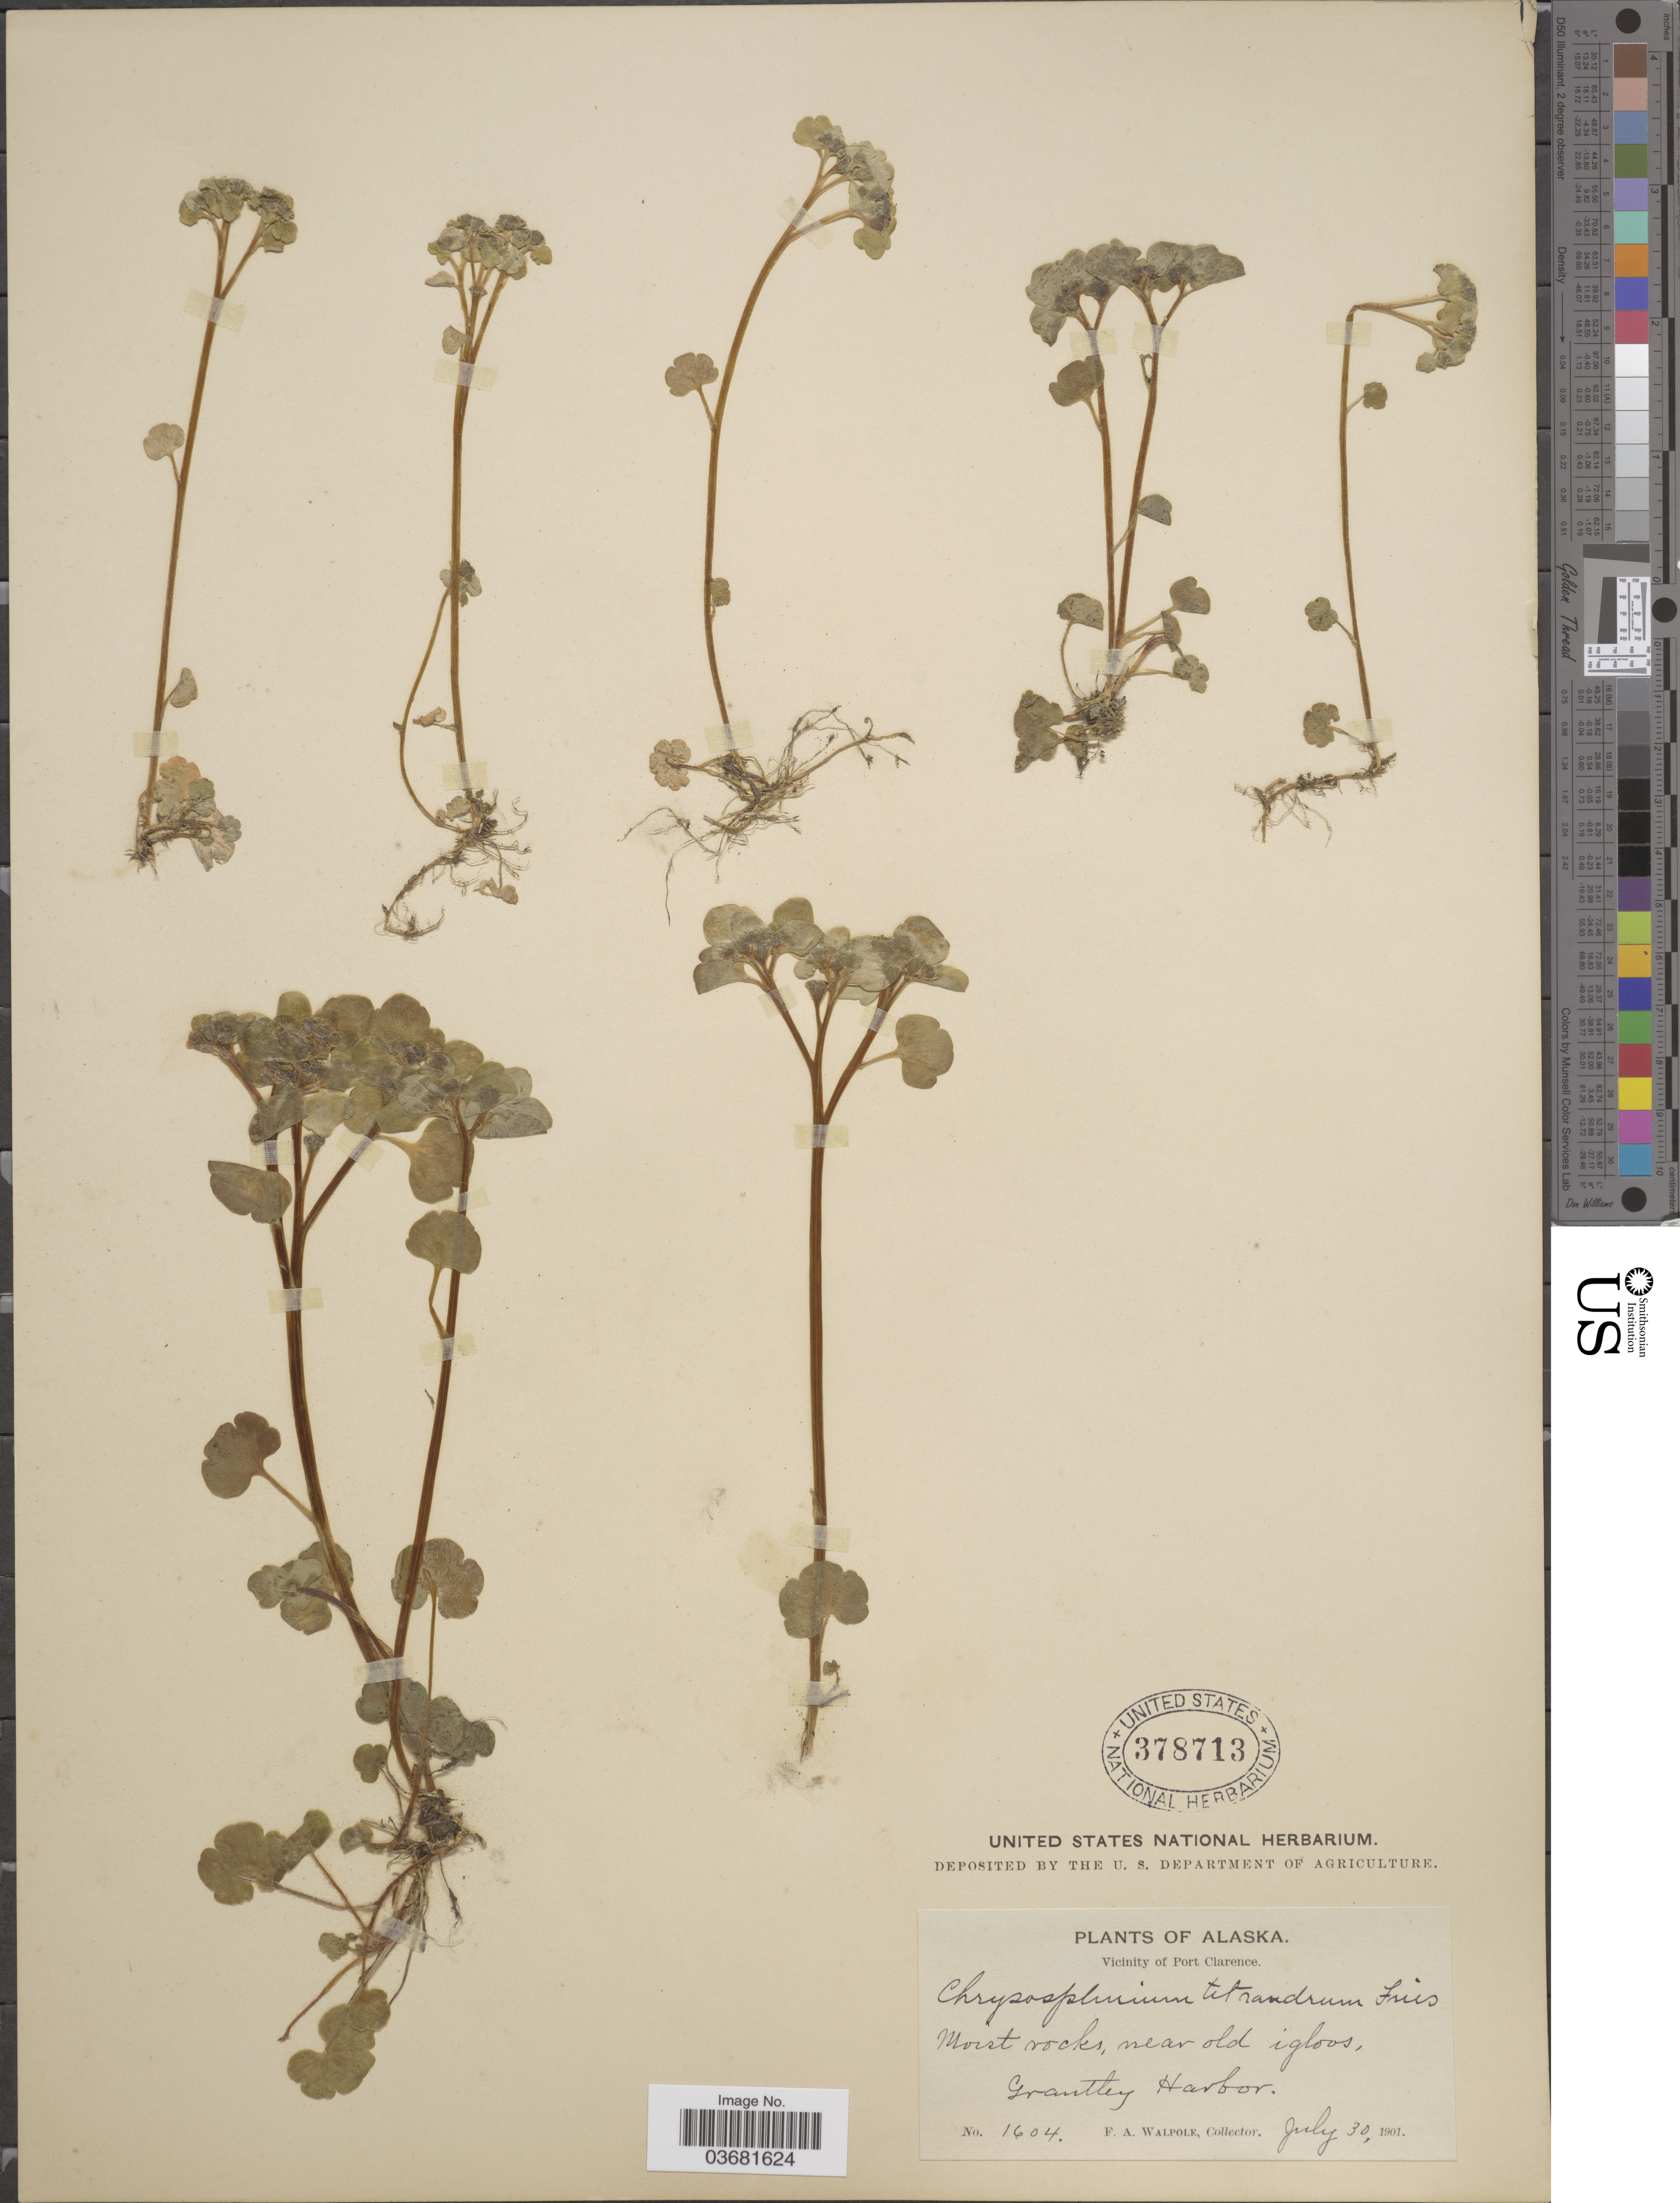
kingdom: Plantae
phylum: Tracheophyta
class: Magnoliopsida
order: Saxifragales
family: Saxifragaceae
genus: Chrysosplenium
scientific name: Chrysosplenium tetrandrum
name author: (N. Lund) Th. Fr.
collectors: F. Walpole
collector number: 1604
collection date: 1901-07-30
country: United States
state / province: Alaska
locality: Vicinity of Port Clarence. Near old igloos, Grantley Harbor.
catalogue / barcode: US 378713